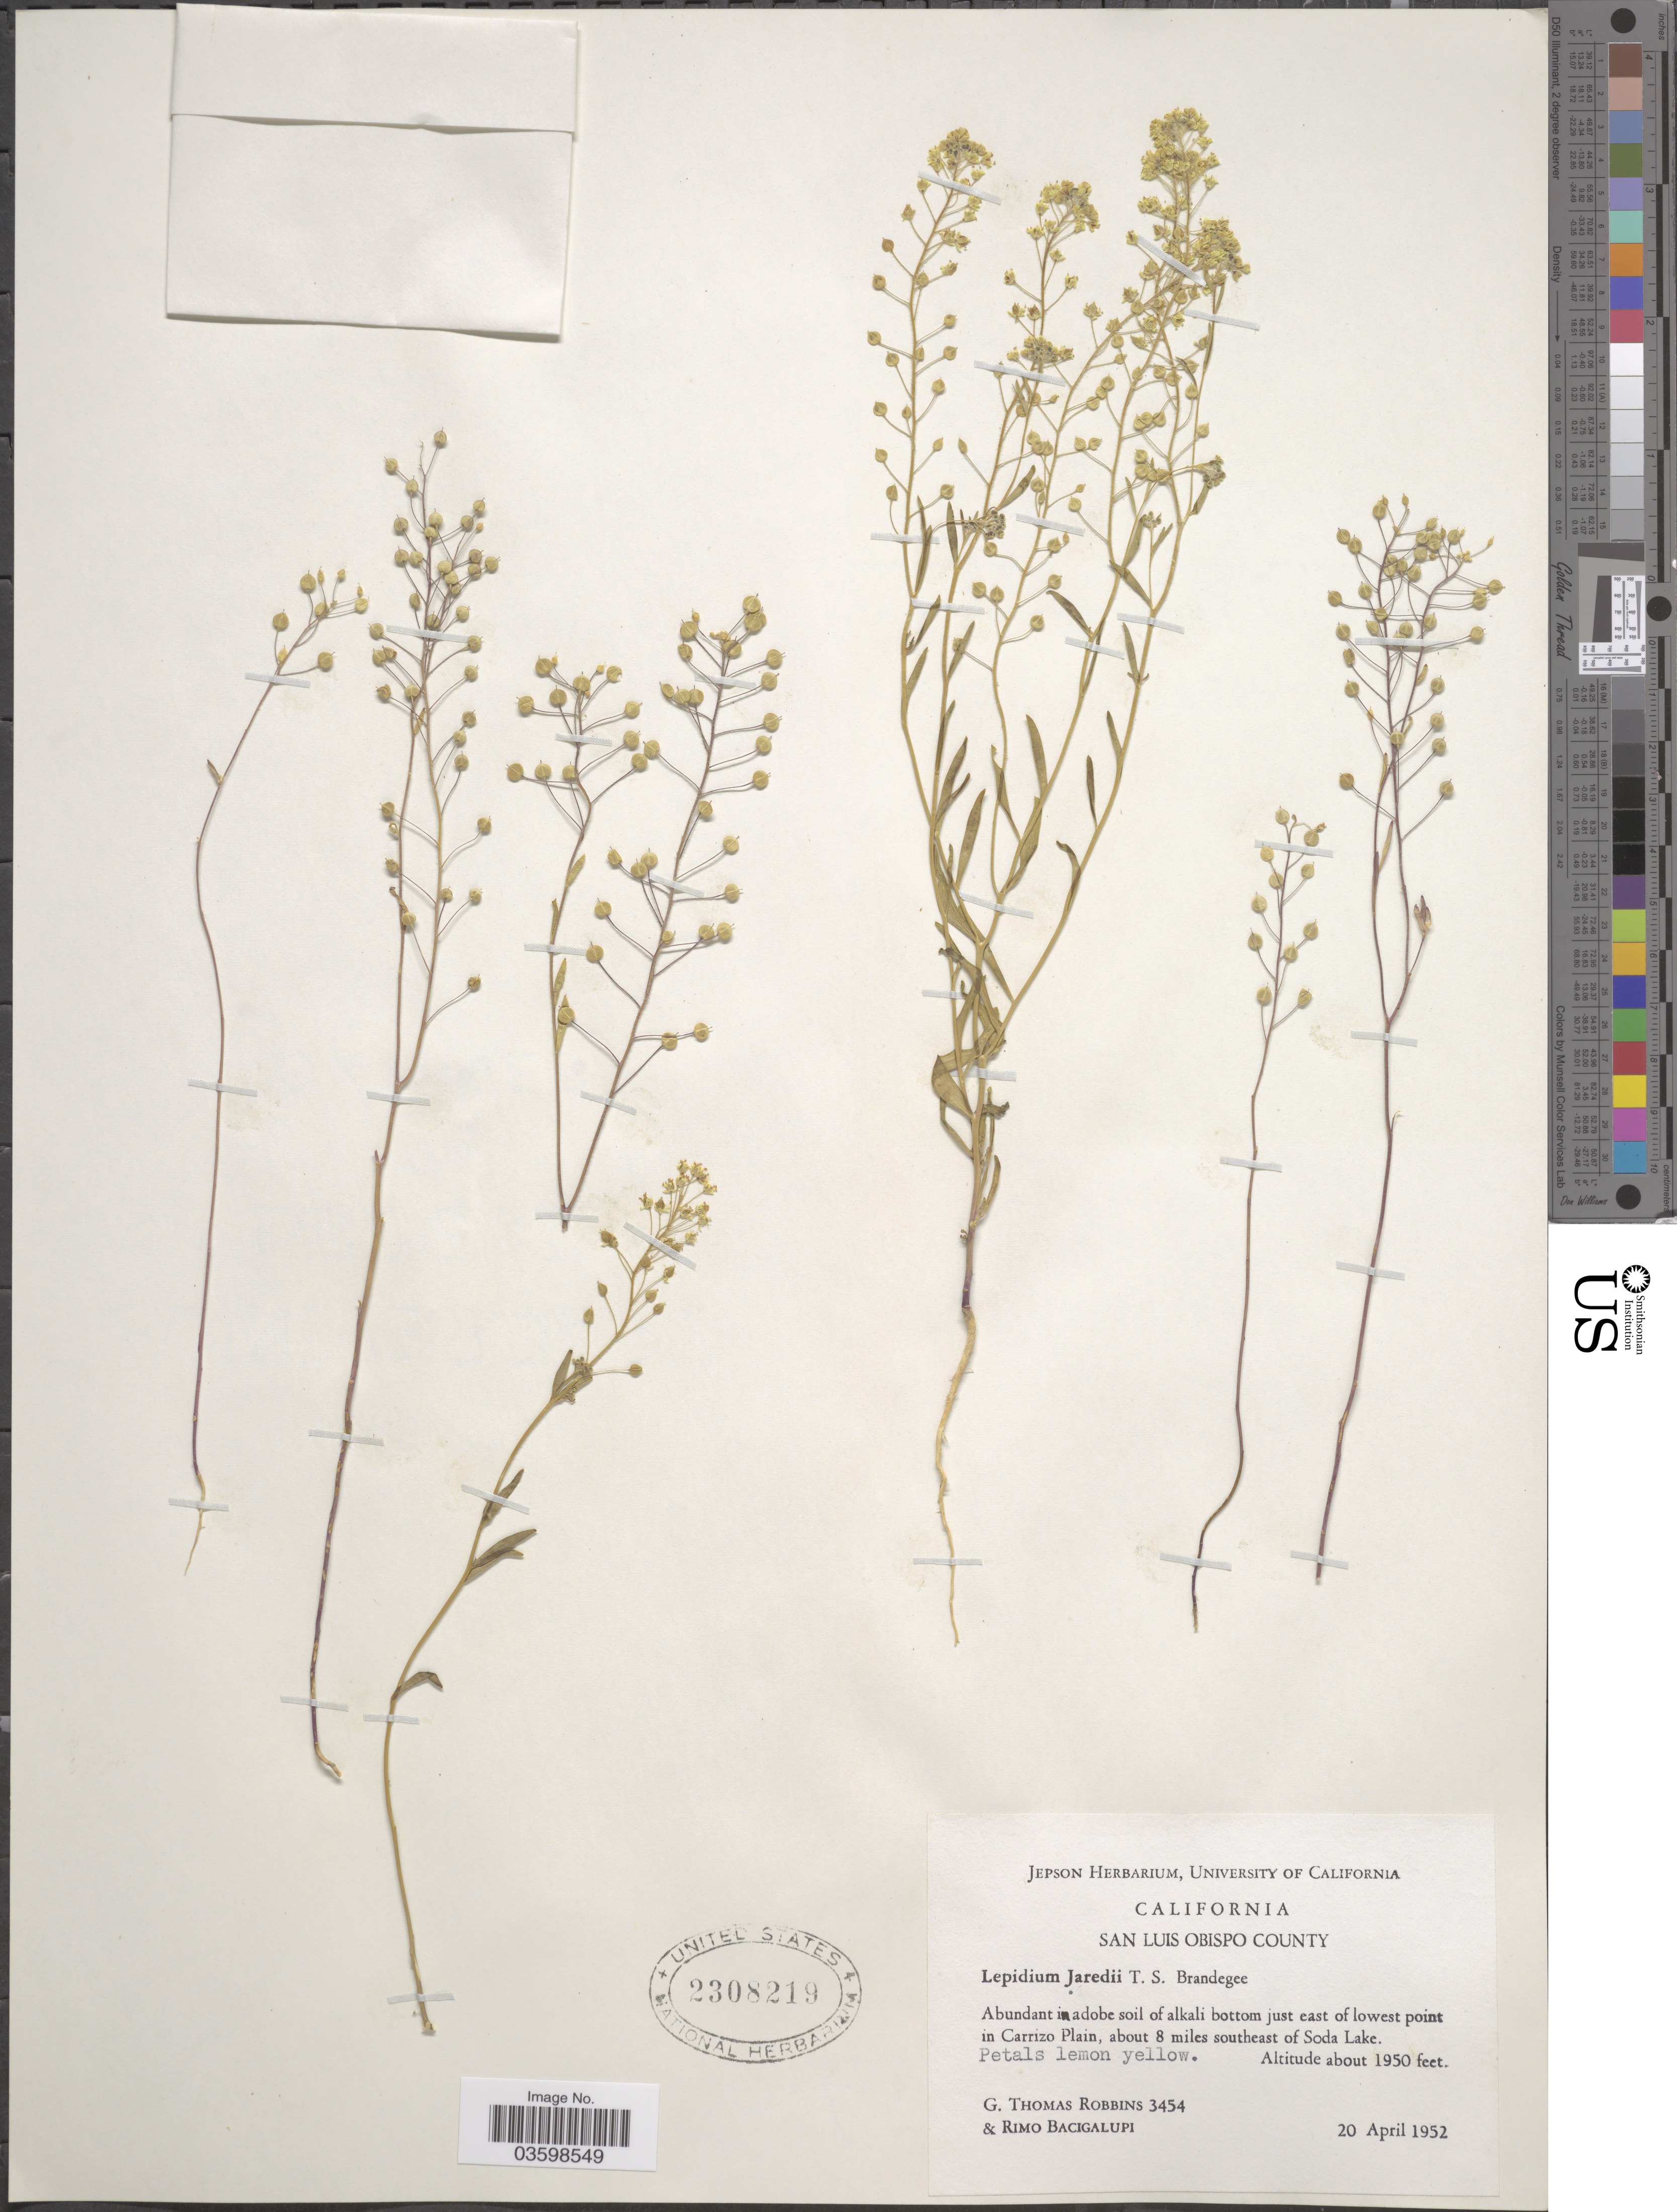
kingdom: Plantae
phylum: Tracheophyta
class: Magnoliopsida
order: Brassicales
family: Brassicaceae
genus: Lepidium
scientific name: Lepidium jaredii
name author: Brandegee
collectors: G. T. Robbins & R. Bacigalupi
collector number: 3454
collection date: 1952-04-20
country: United States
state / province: California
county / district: San Luis Obispo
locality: San Luis Obispo County. Abundant in adobe soil of alkali bottom just east of lowest point in Carrizo Plain, about 8 miles southeast of Soda Lake.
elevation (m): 594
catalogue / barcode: US 2308219